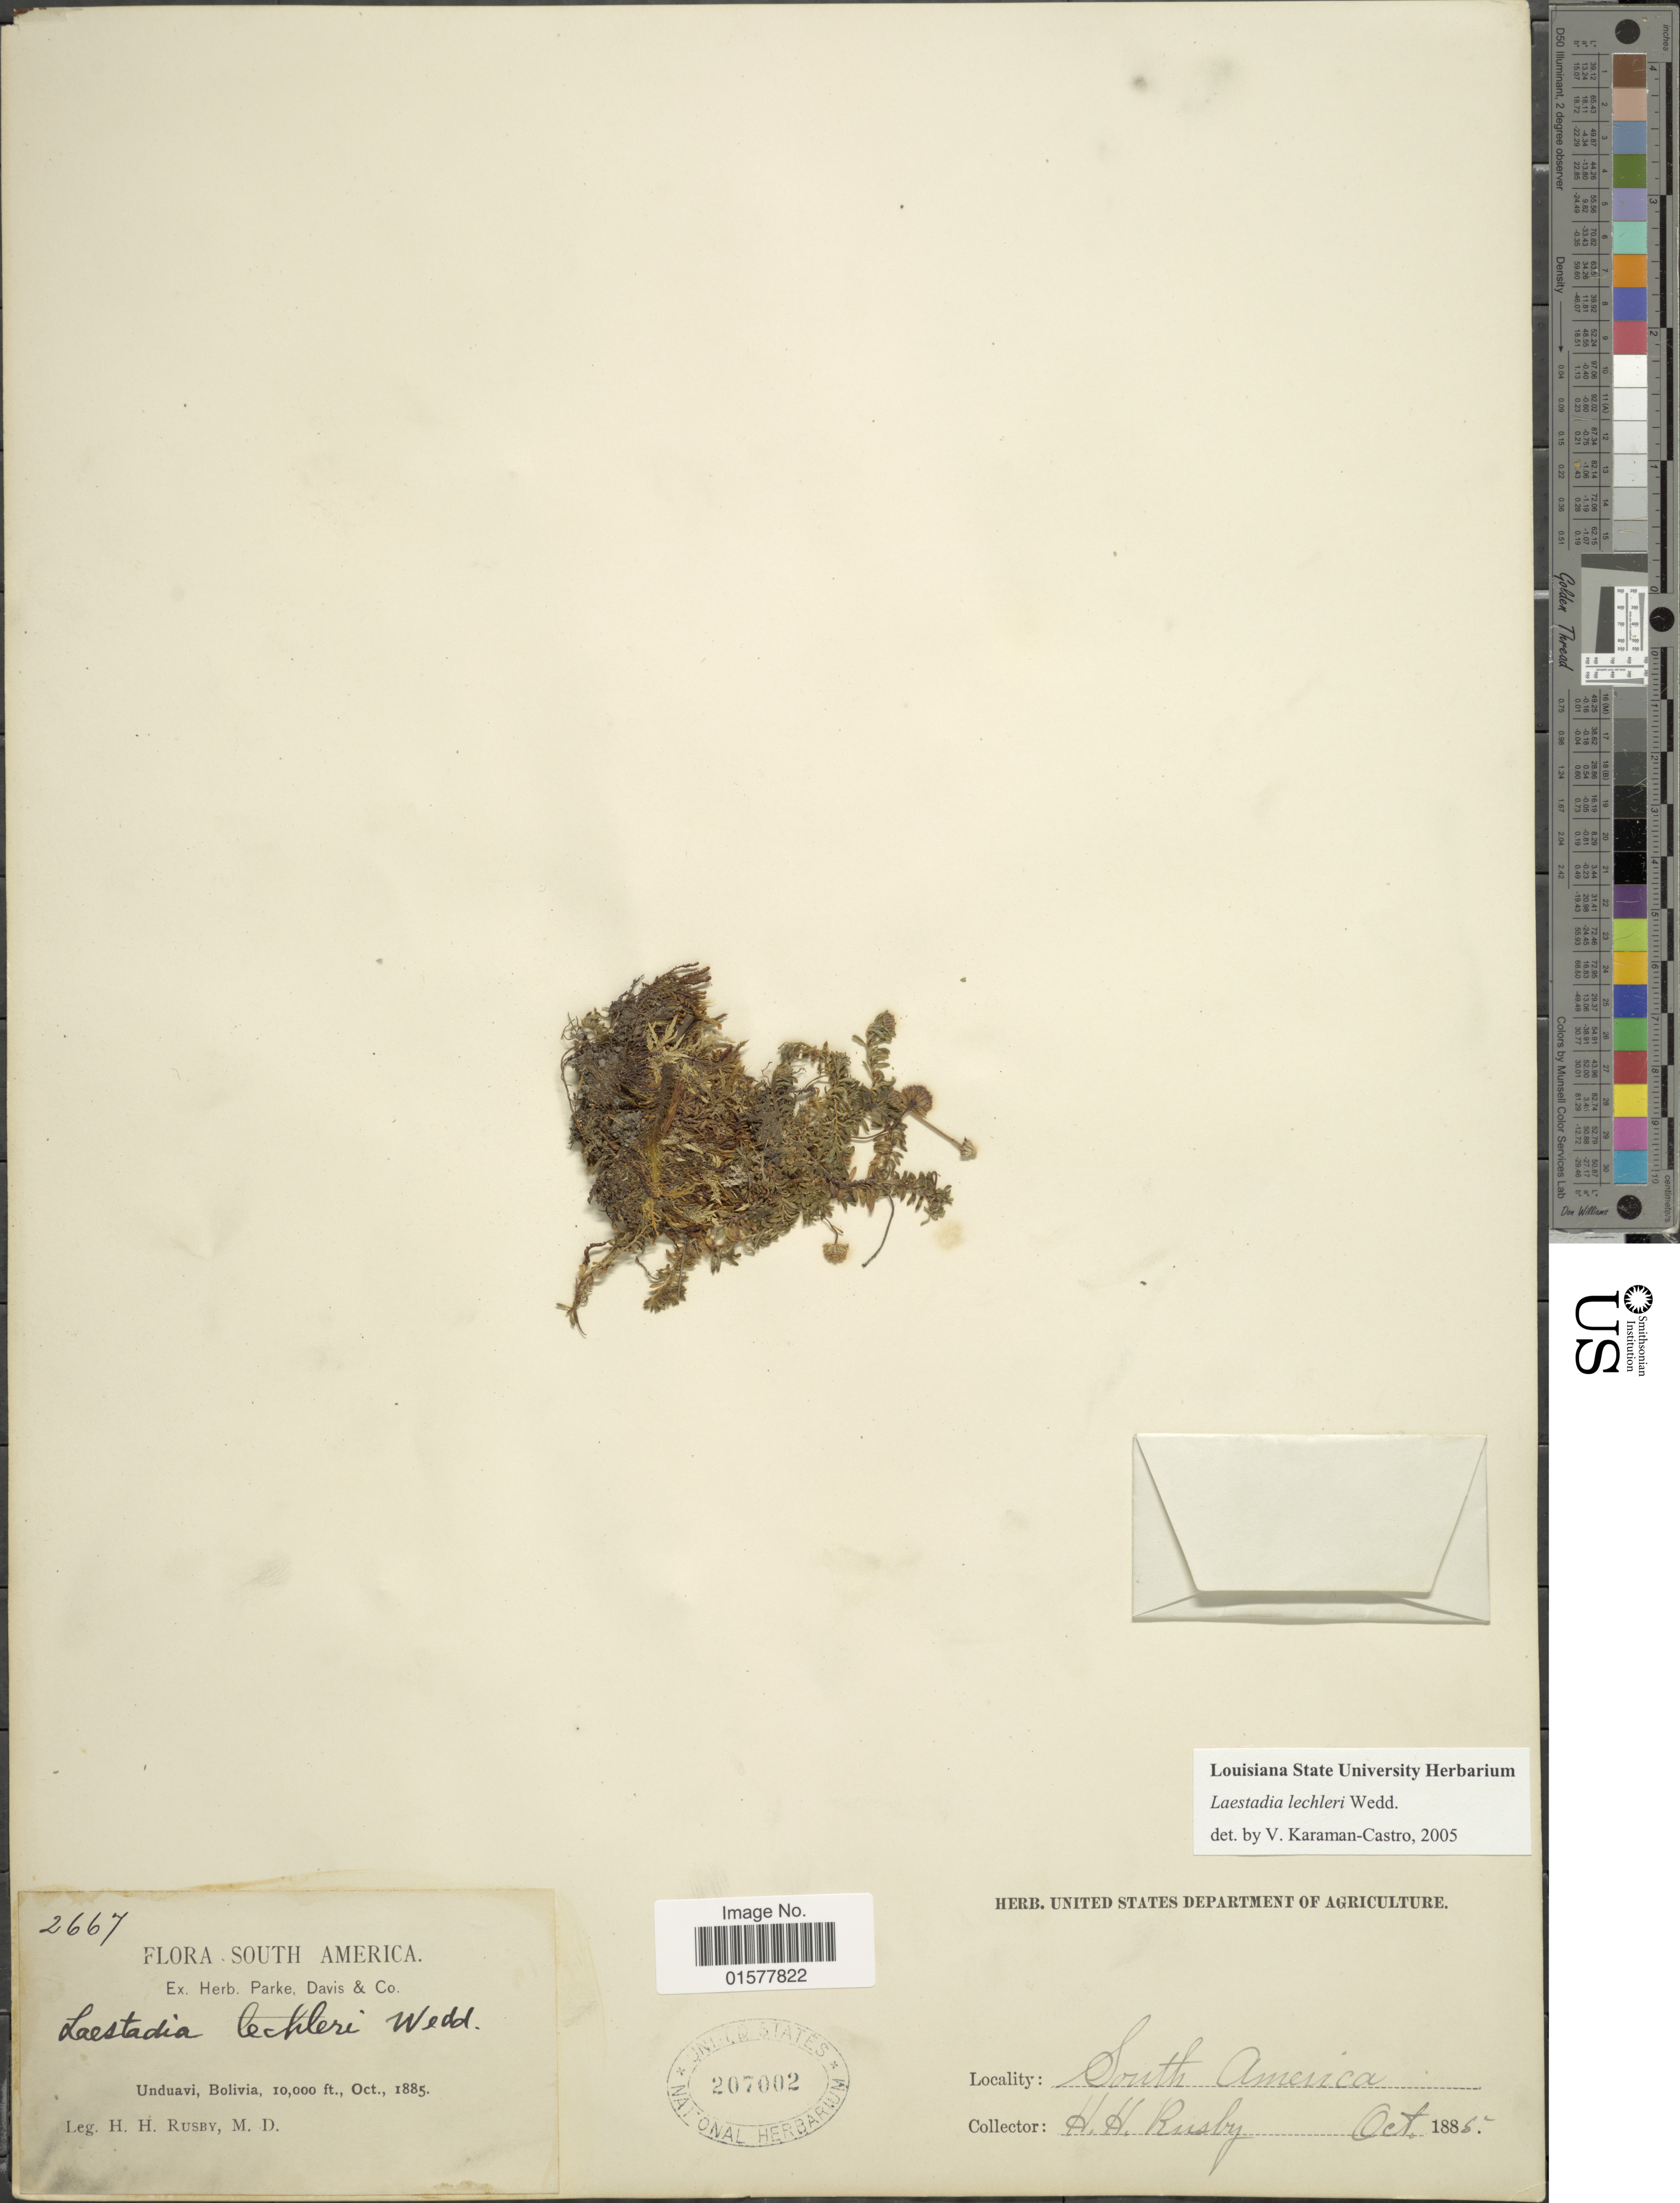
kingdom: Plantae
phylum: Tracheophyta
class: Magnoliopsida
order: Asterales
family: Asteraceae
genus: Laestadia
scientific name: Laestadia lechleria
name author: Sch. Bip. ex Wedd.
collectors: H. H. Rusby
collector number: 2667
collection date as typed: Oct., 1885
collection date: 1885-10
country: Bolivia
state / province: La Paz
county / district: Nor Yungas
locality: Unduavi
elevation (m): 3048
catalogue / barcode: US 207002